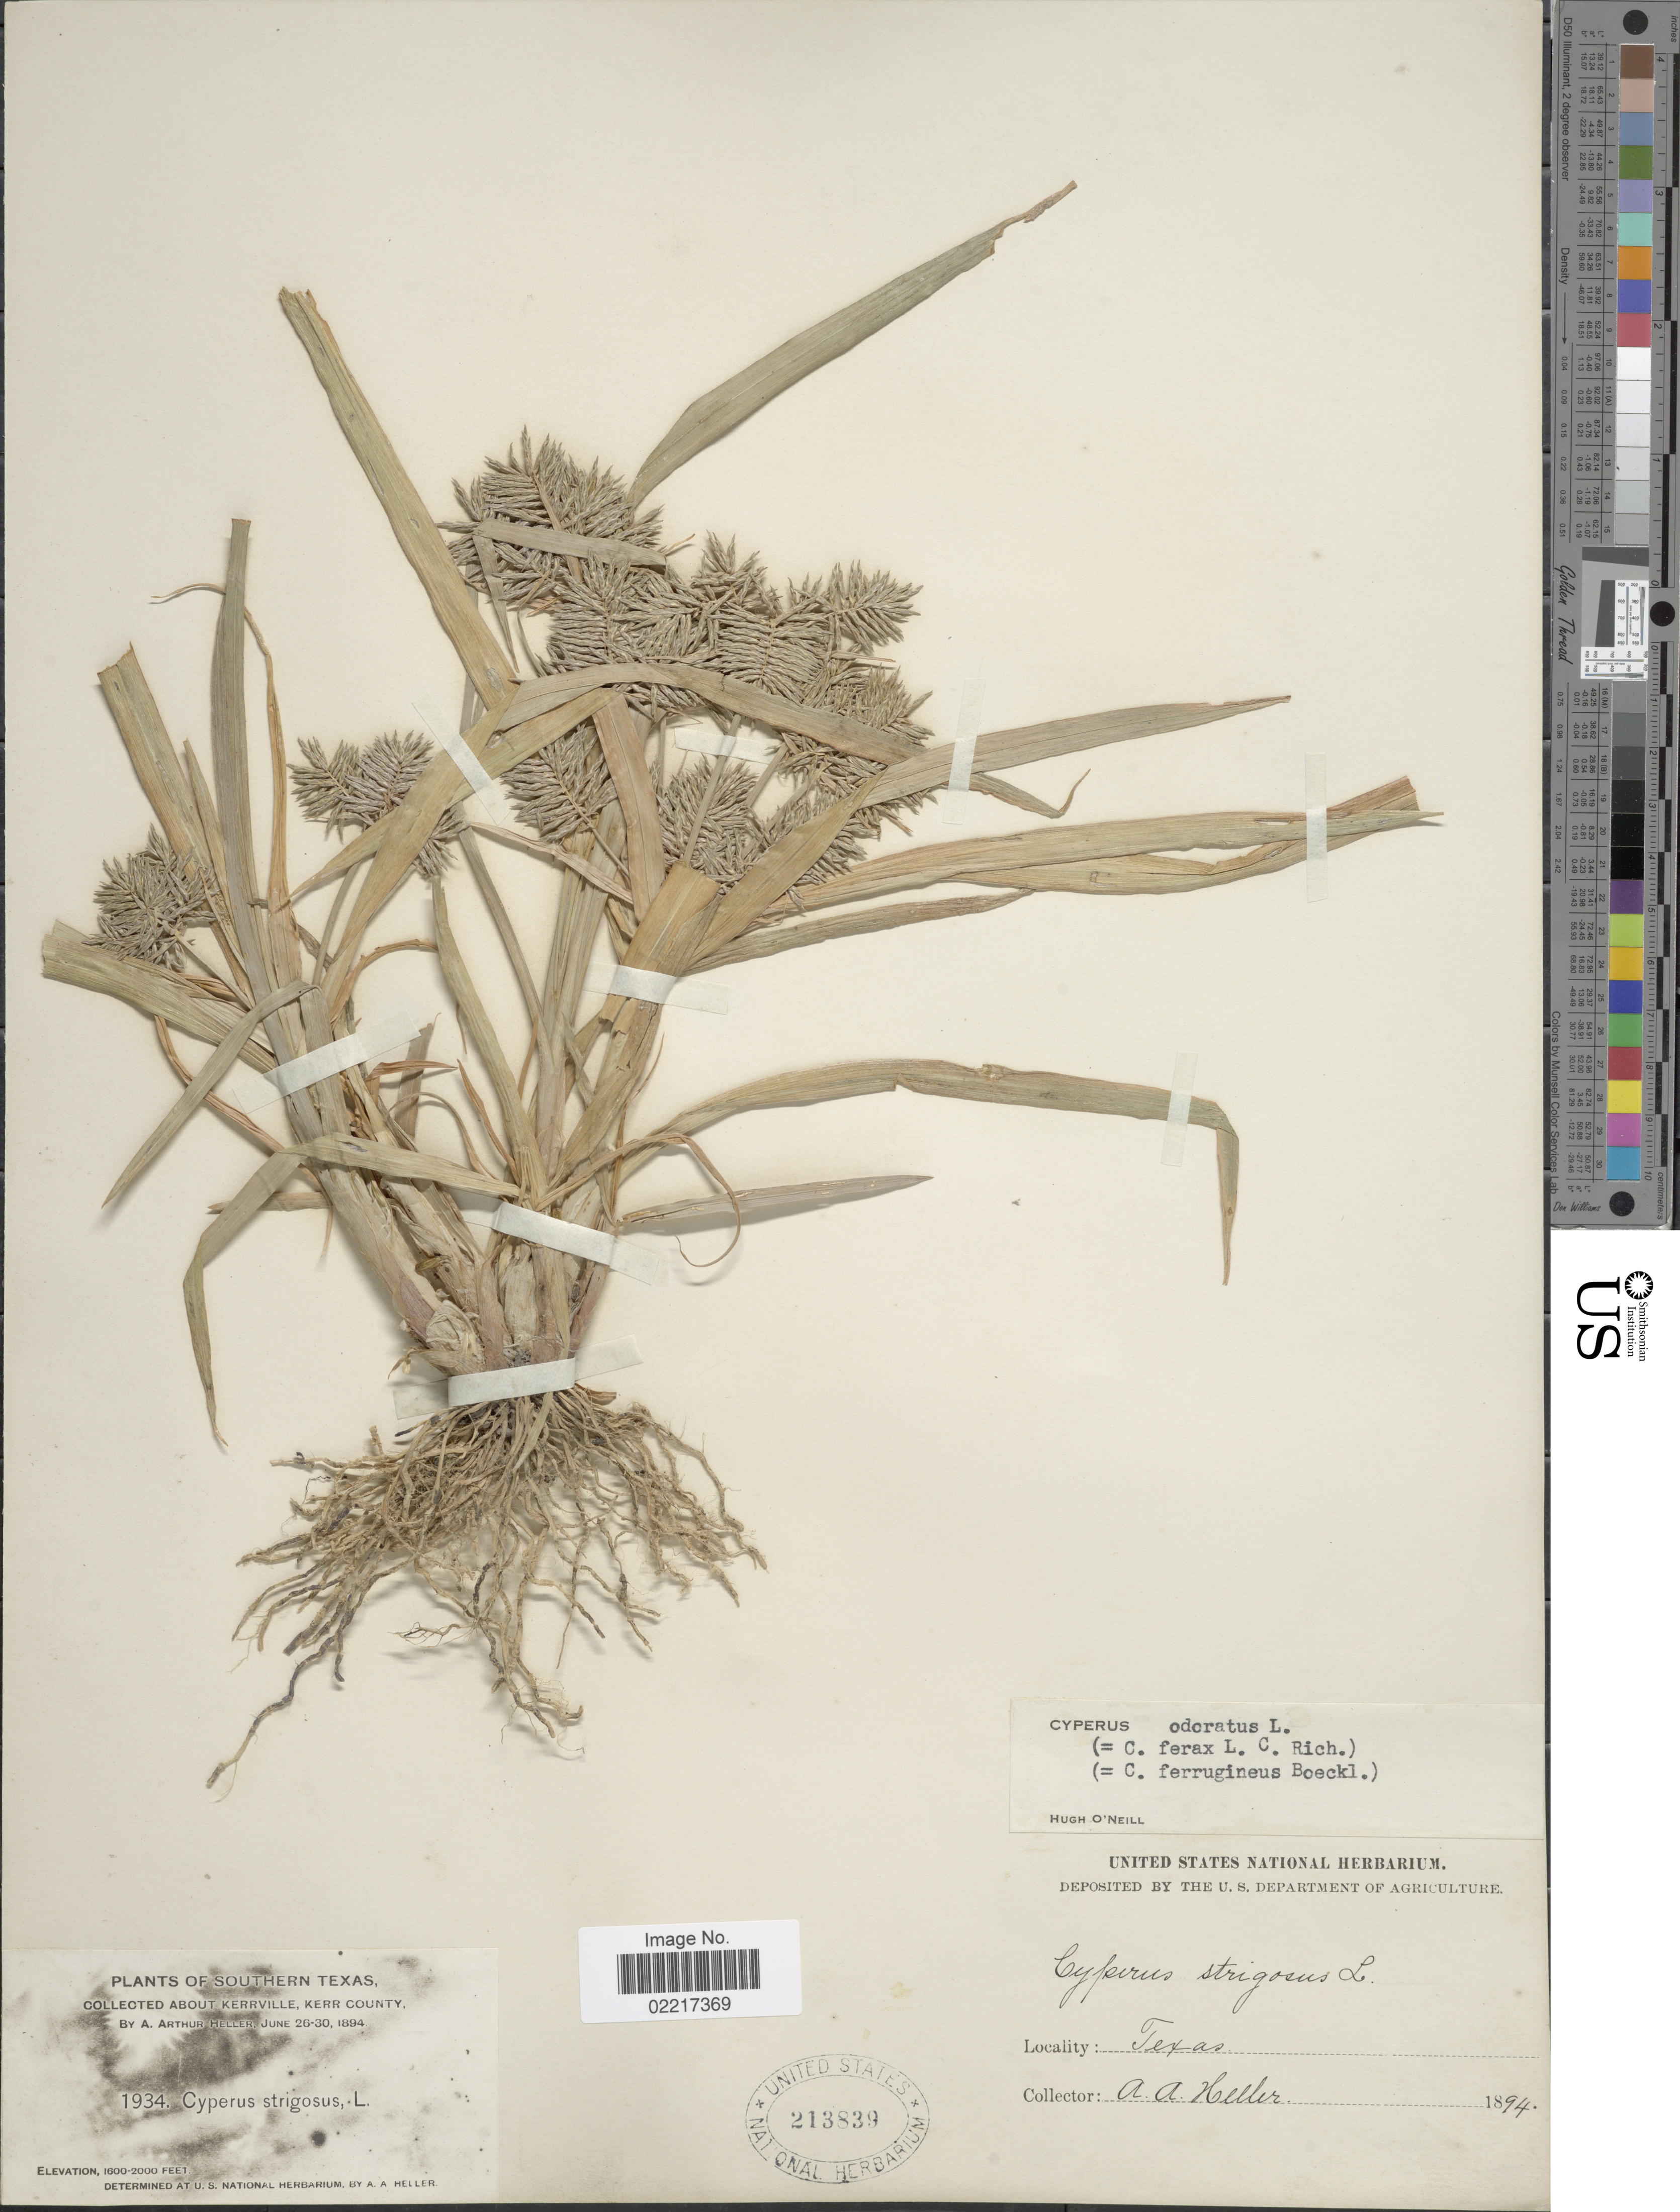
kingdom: Plantae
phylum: Tracheophyta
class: Liliopsida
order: Poales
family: Cyperaceae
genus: Cyperus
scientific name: Cyperus odoratus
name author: L.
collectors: A. A. Heller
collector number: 1934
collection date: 1894-06-26/1894-06-30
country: United States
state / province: Texas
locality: Kerrville, Kerr County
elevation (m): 488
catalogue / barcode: US 213839